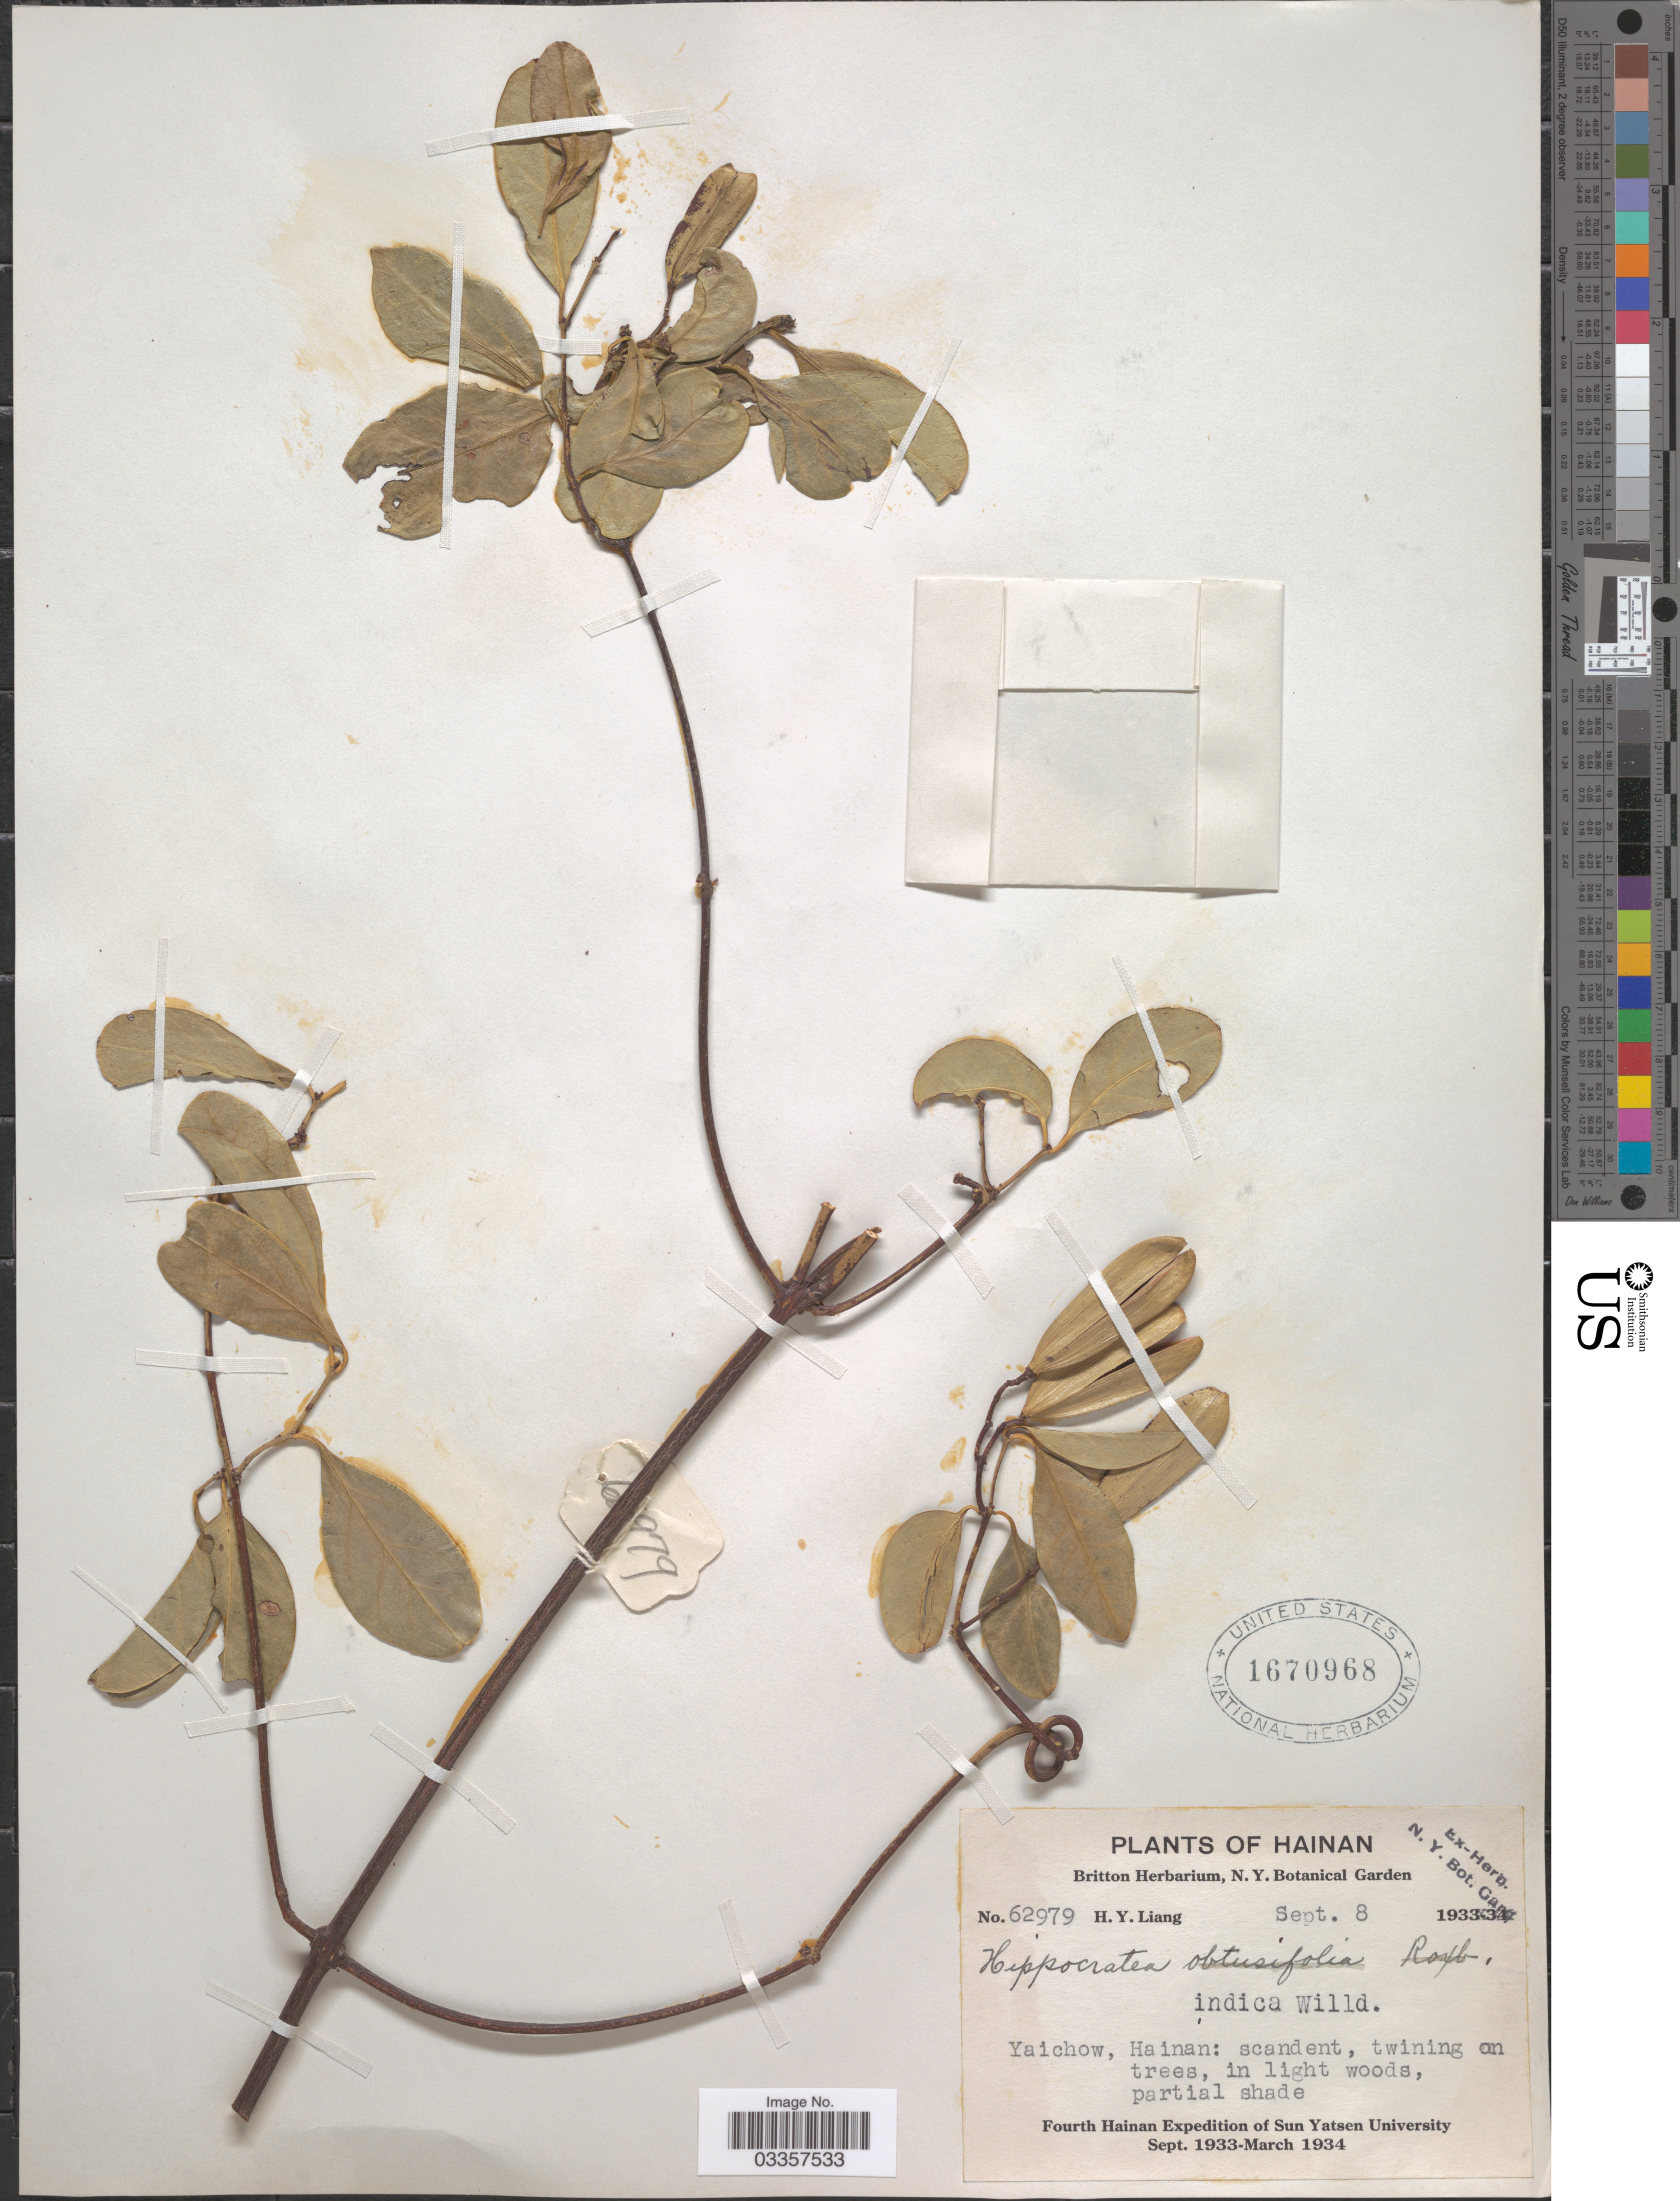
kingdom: Plantae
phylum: Tracheophyta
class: Magnoliopsida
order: Celastrales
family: Celastraceae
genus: Hippocratea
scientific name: Hippocratea indica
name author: Willd.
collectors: H. Y. Liang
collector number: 62979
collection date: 1933-09-08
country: China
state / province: Hainan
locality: Yaichow.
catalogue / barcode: US 1670968